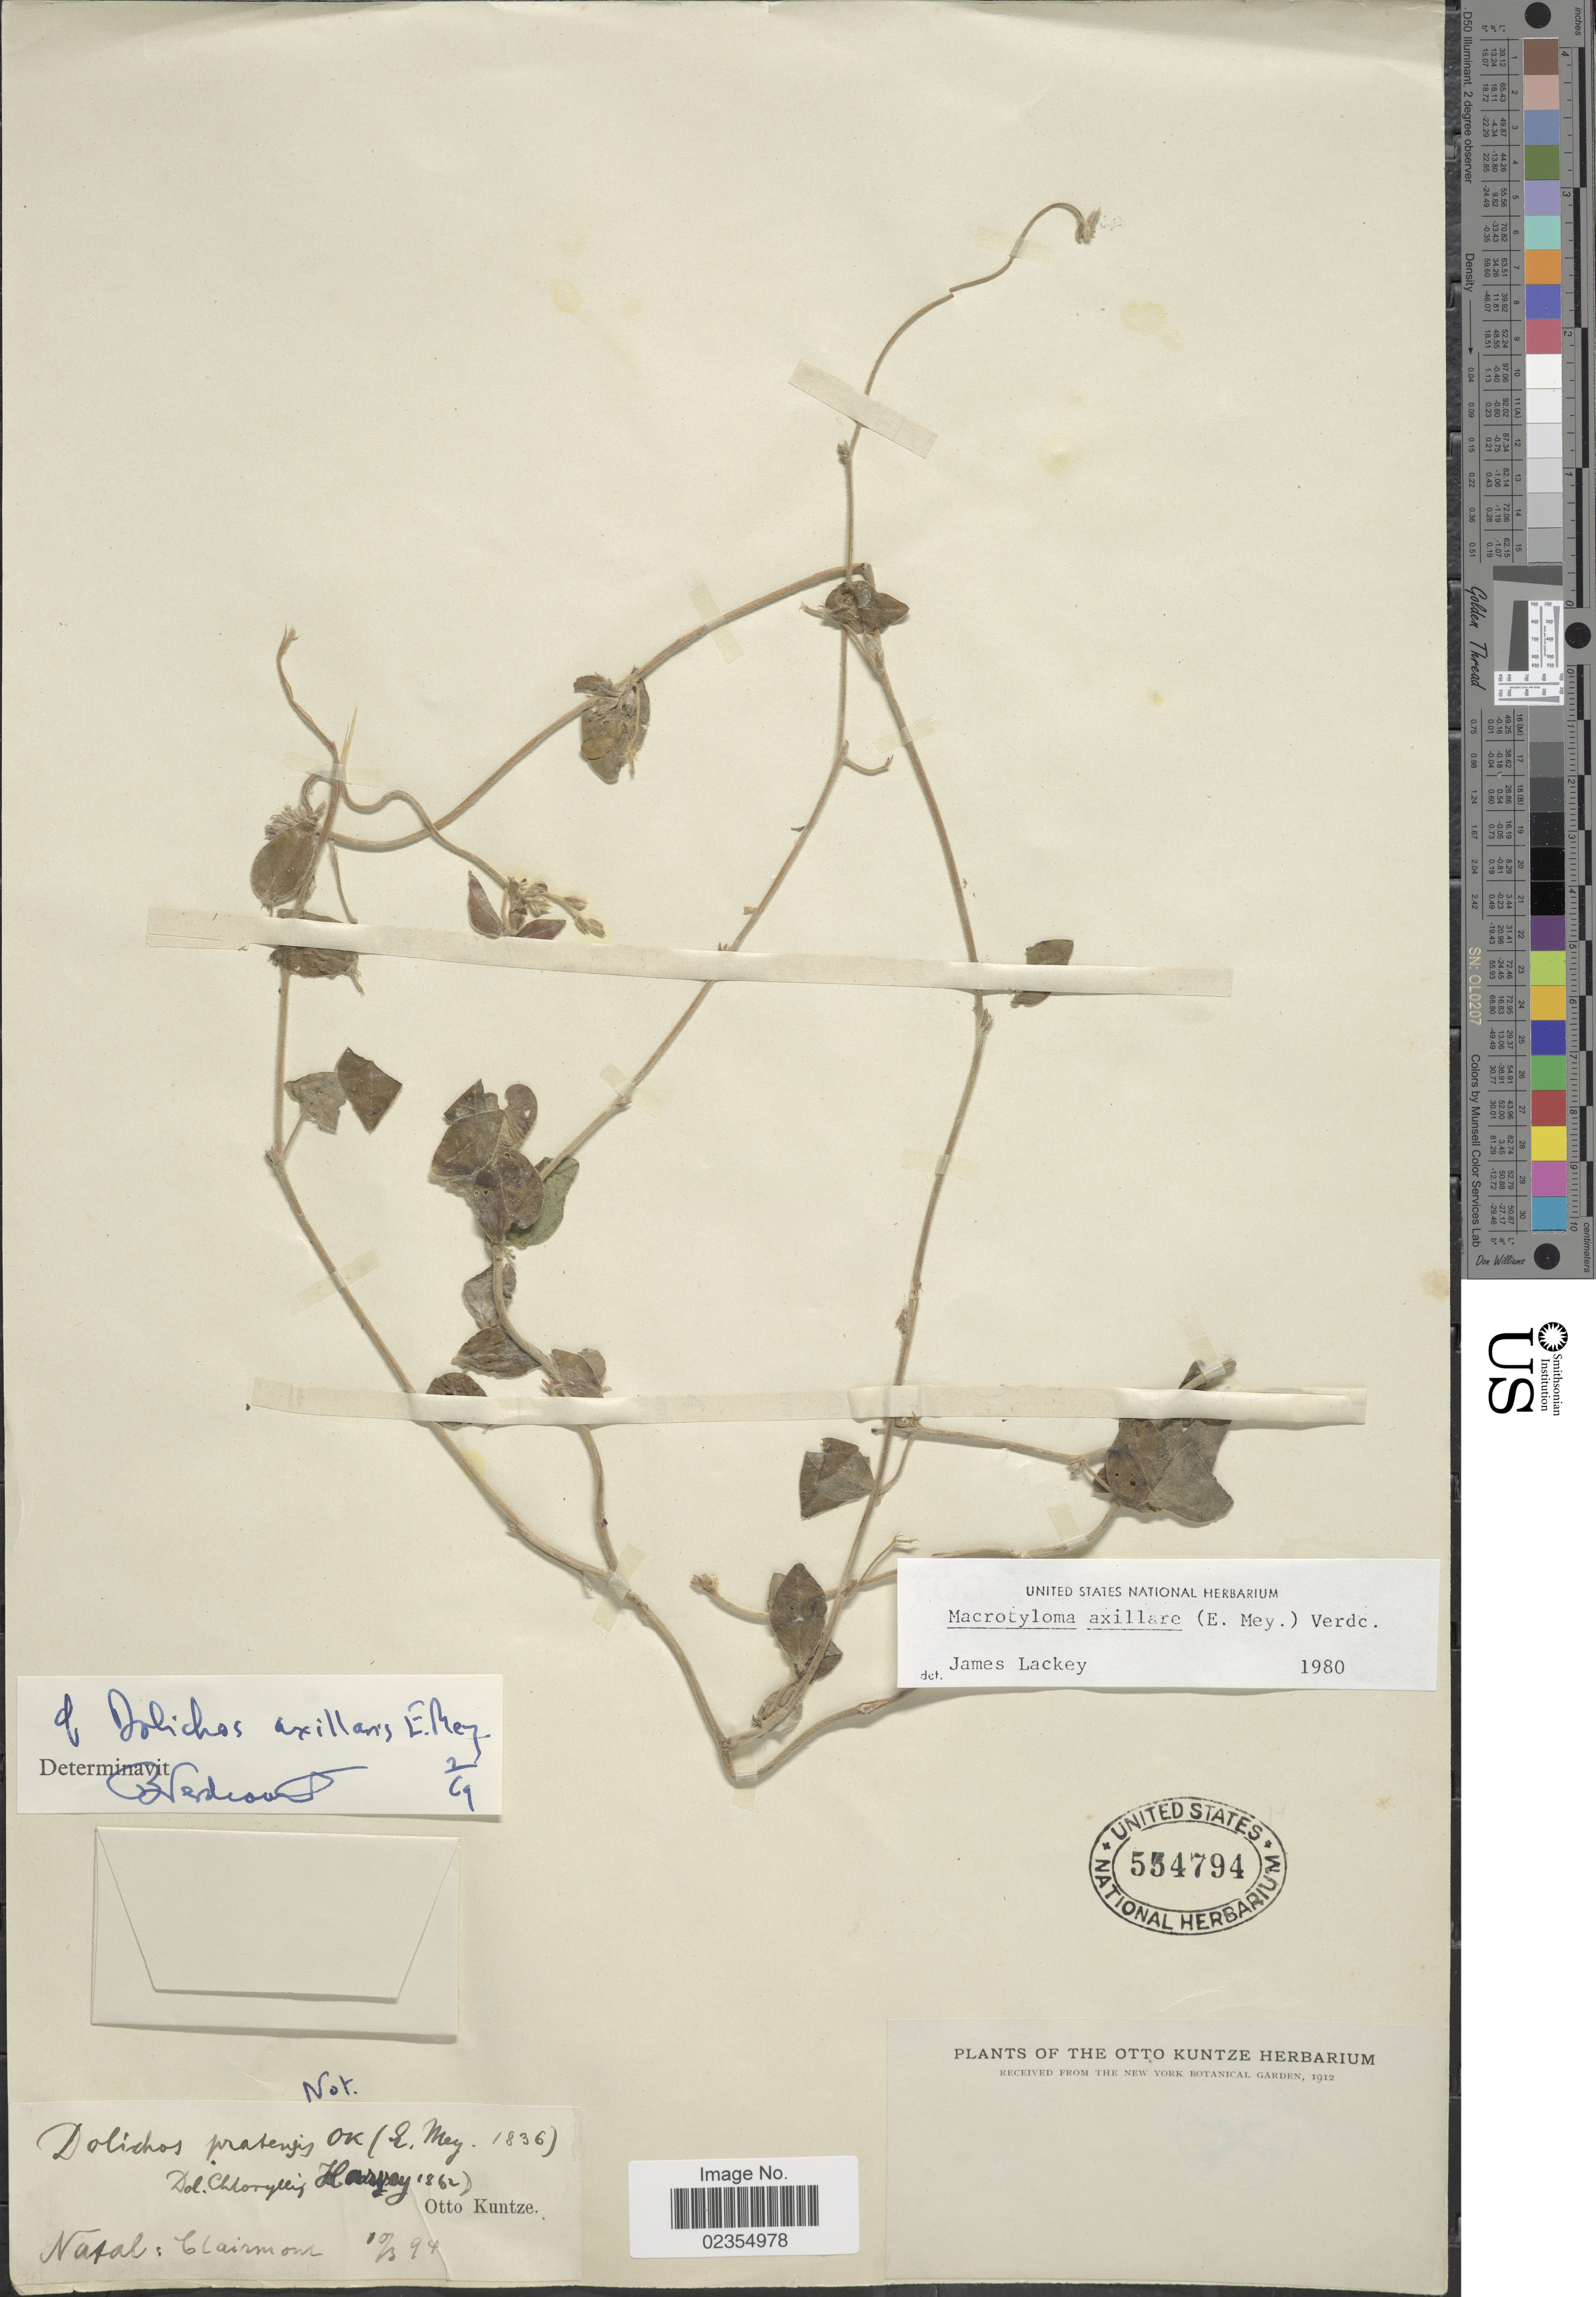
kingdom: Plantae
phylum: Tracheophyta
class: Magnoliopsida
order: Fabales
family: Fabaceae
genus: Macrotyloma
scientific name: Macrotyloma axillare var. axillare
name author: (E. Mey.) Verdc.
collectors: C.E.O. Kuntze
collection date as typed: Transcribed d/m/y: 10/3/94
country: South Africa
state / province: KwaZulu-Natal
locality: Natal: Clairmont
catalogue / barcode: US 554794